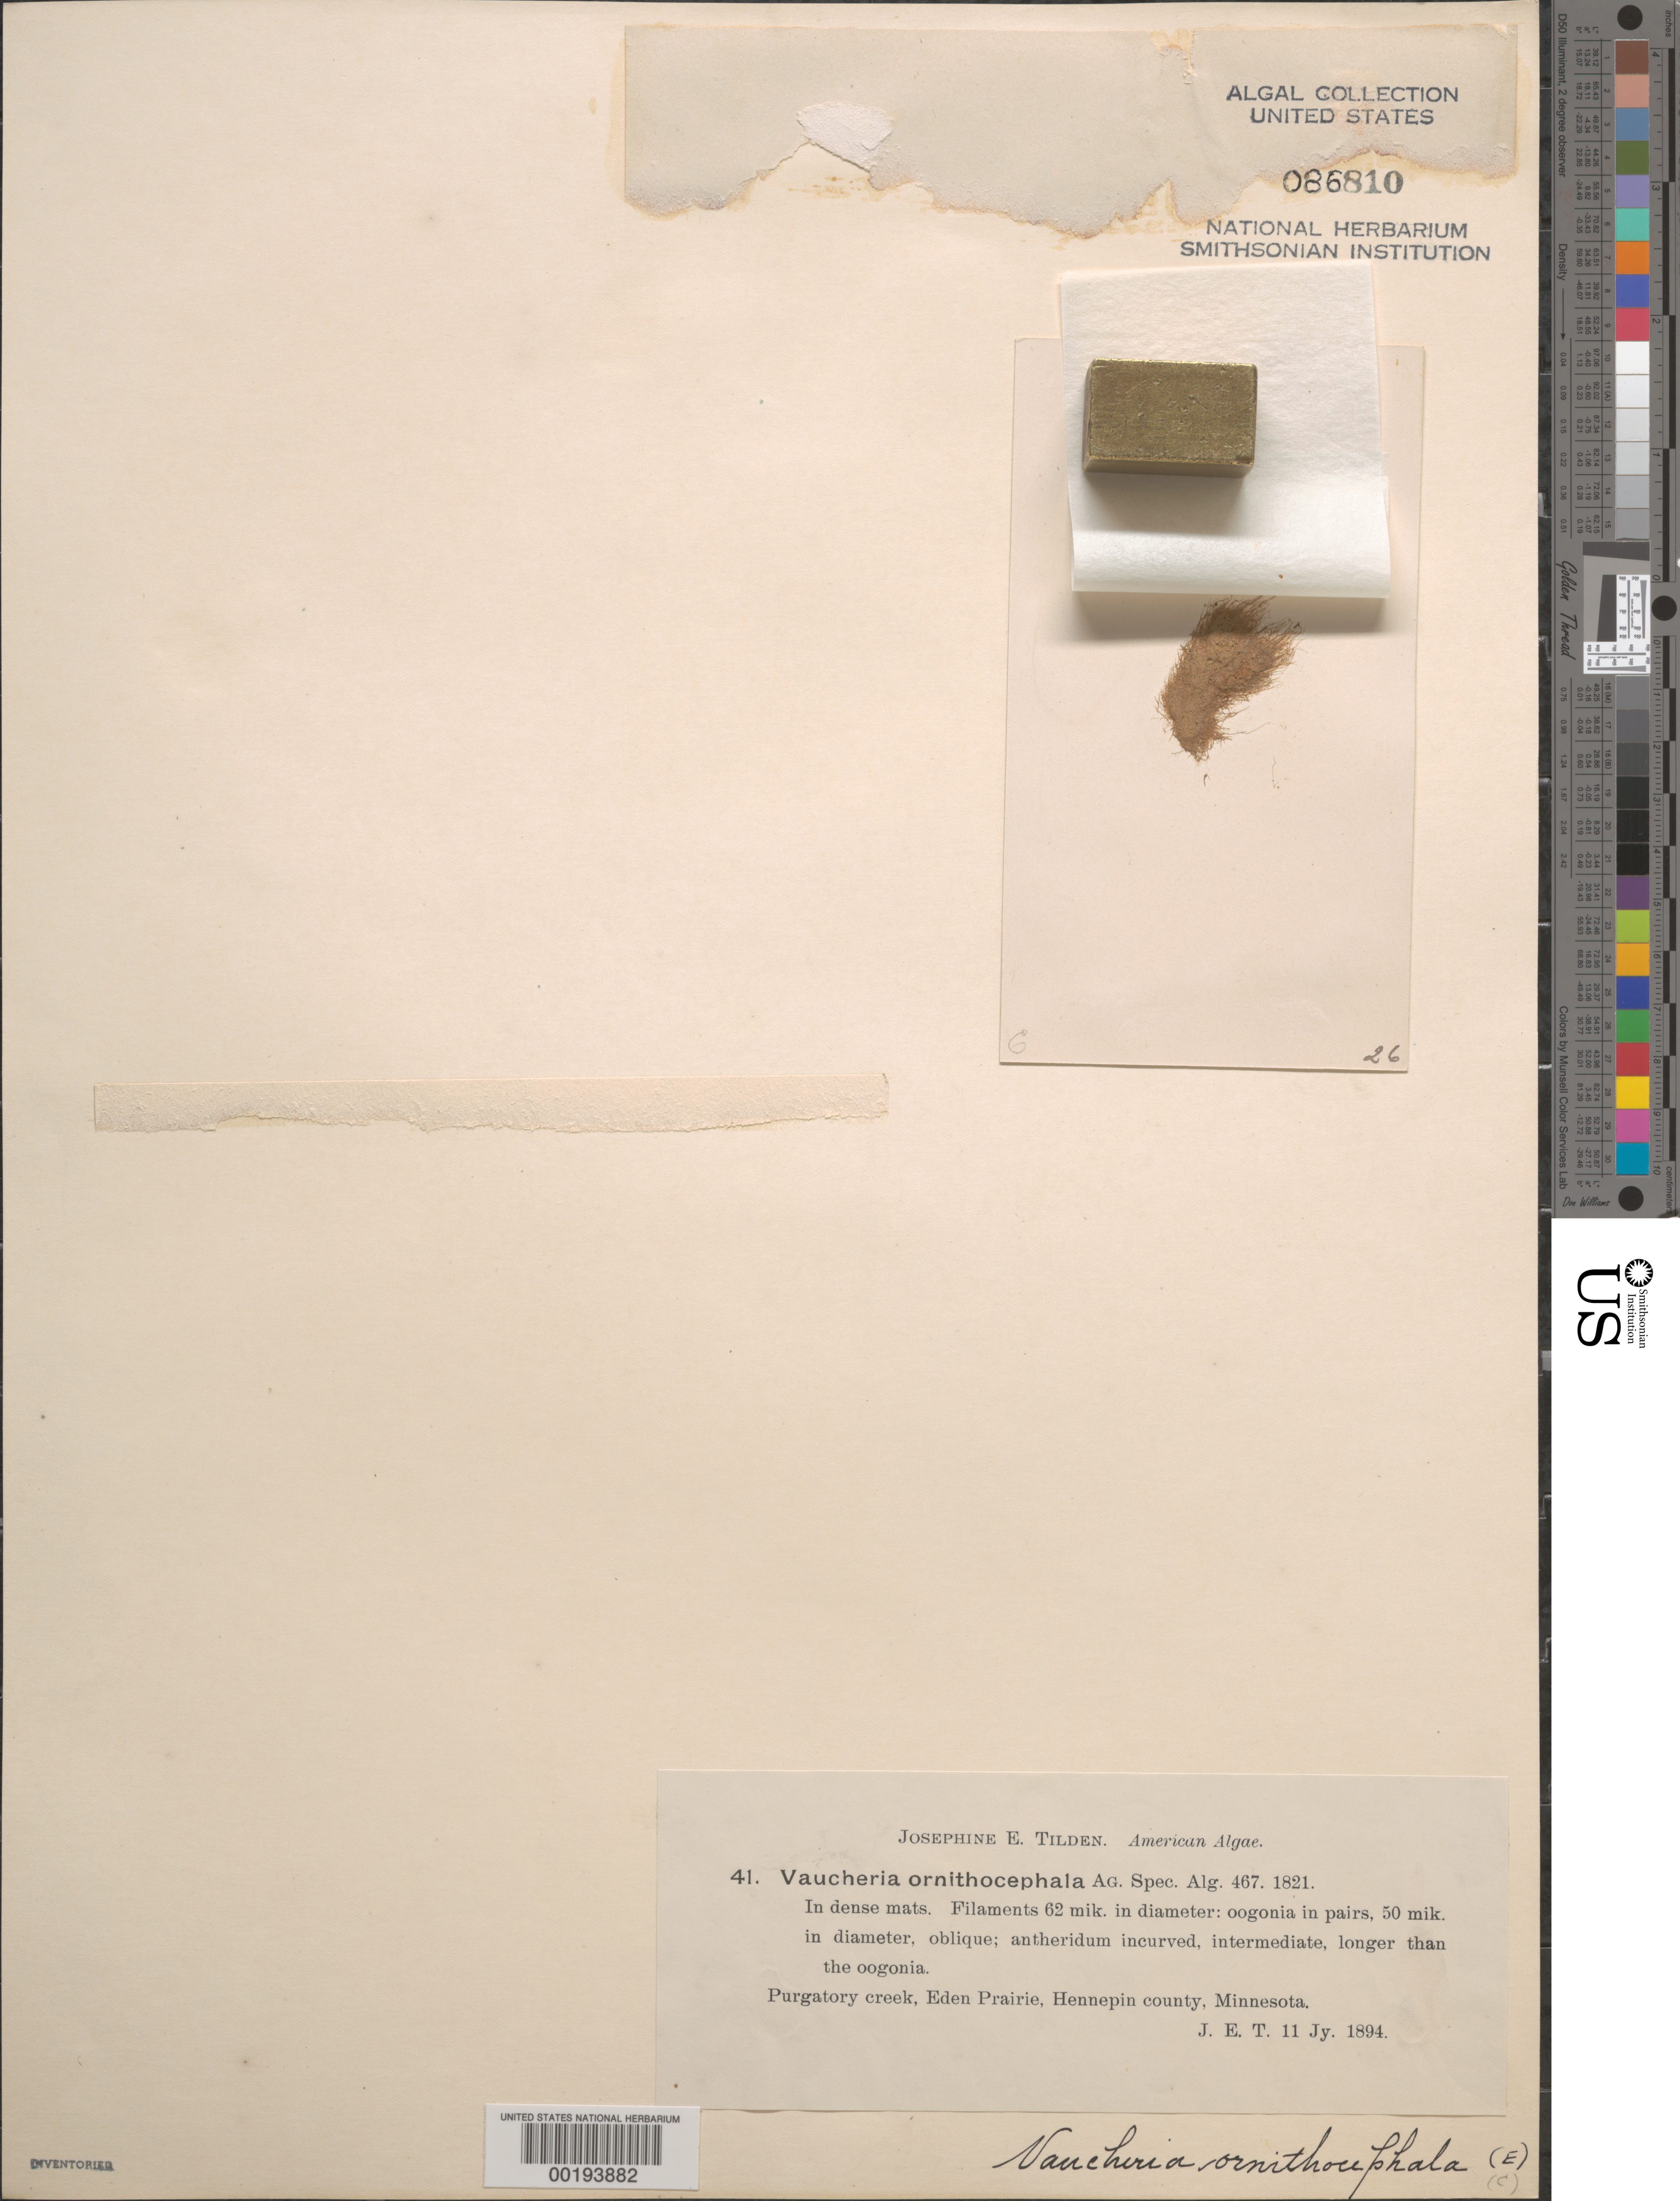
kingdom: Chromista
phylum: Ochrophyta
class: Xanthophyceae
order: Vaucheriales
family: Vaucheriaceae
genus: Vaucheria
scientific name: Vaucheria ornithocephala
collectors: J. E. Tilden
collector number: JET 26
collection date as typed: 11 Jul 1894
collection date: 1894-07-11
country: United States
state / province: Minnesota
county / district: Hennepin County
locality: Purgatory Creek, Eden Prairie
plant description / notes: Tilden, American Algae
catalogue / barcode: US 86810